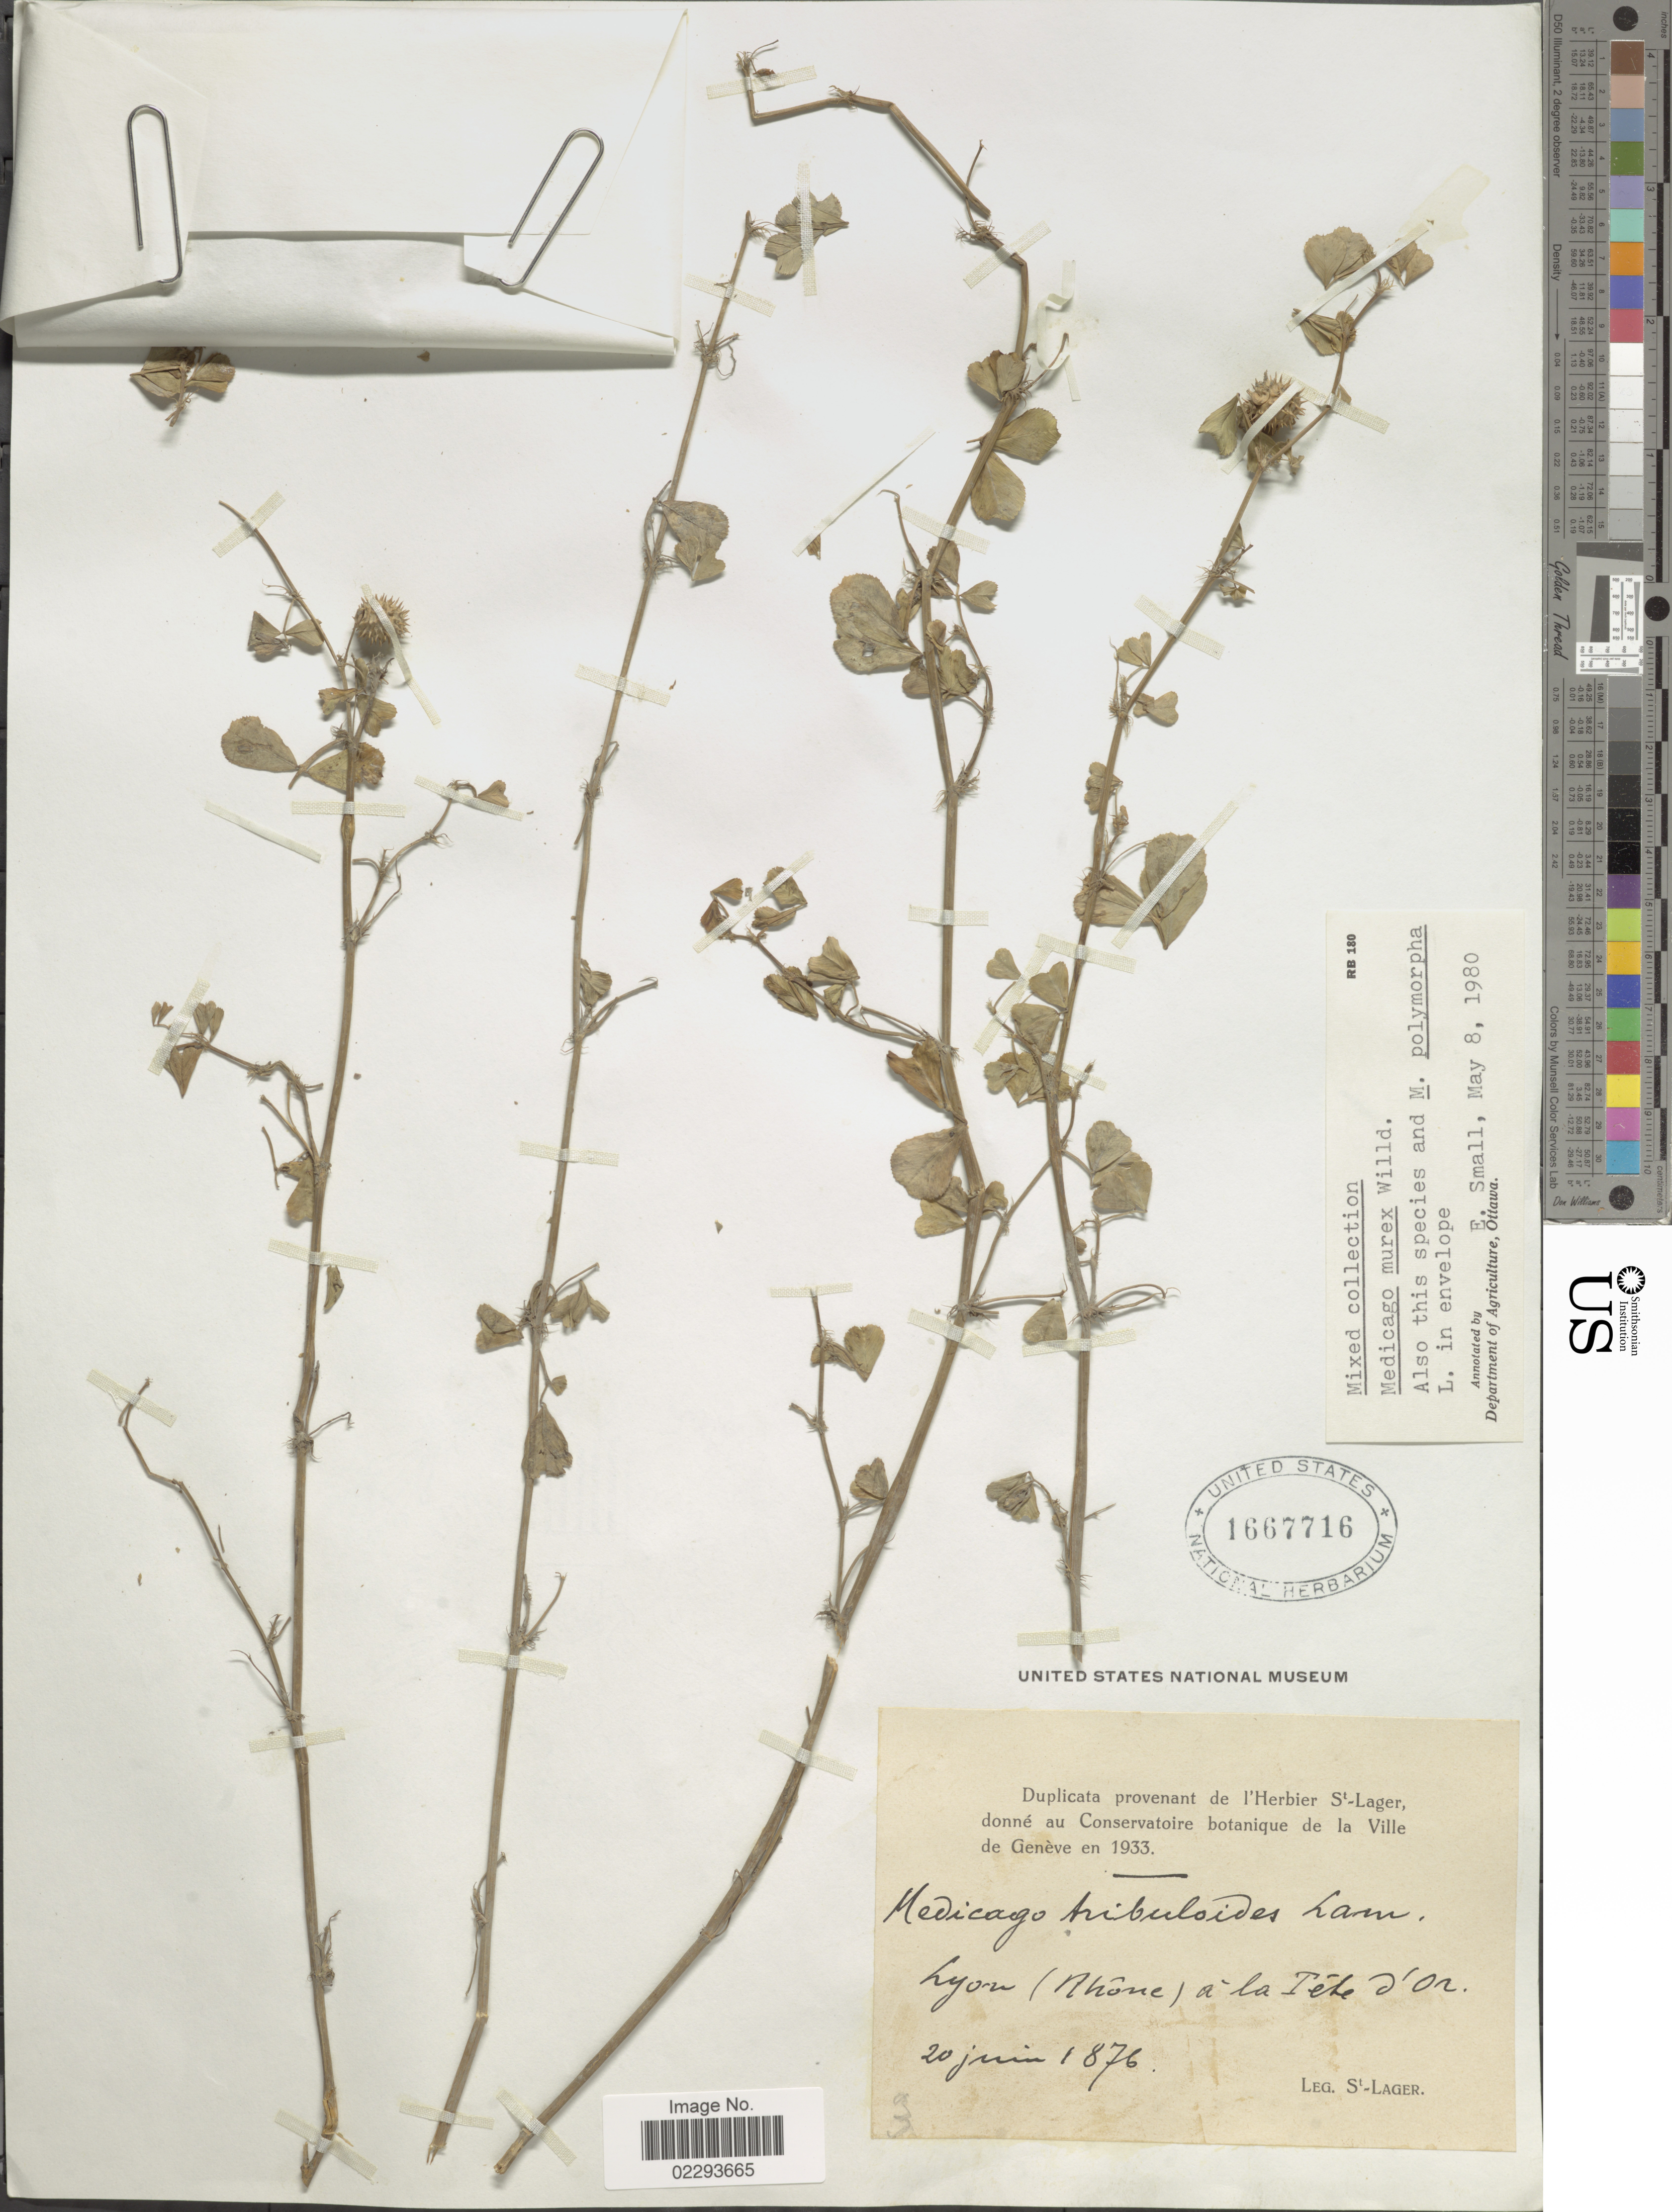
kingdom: Plantae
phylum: Tracheophyta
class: Magnoliopsida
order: Fabales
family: Fabaceae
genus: Medicago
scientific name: Medicago murex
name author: Willd.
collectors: -. St. Lager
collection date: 1876-06-20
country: France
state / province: Auvergne-Rhône-Alpes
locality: Lyon (Rhone) a la Tehe d'on. [interpreted]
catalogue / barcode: US 1667716